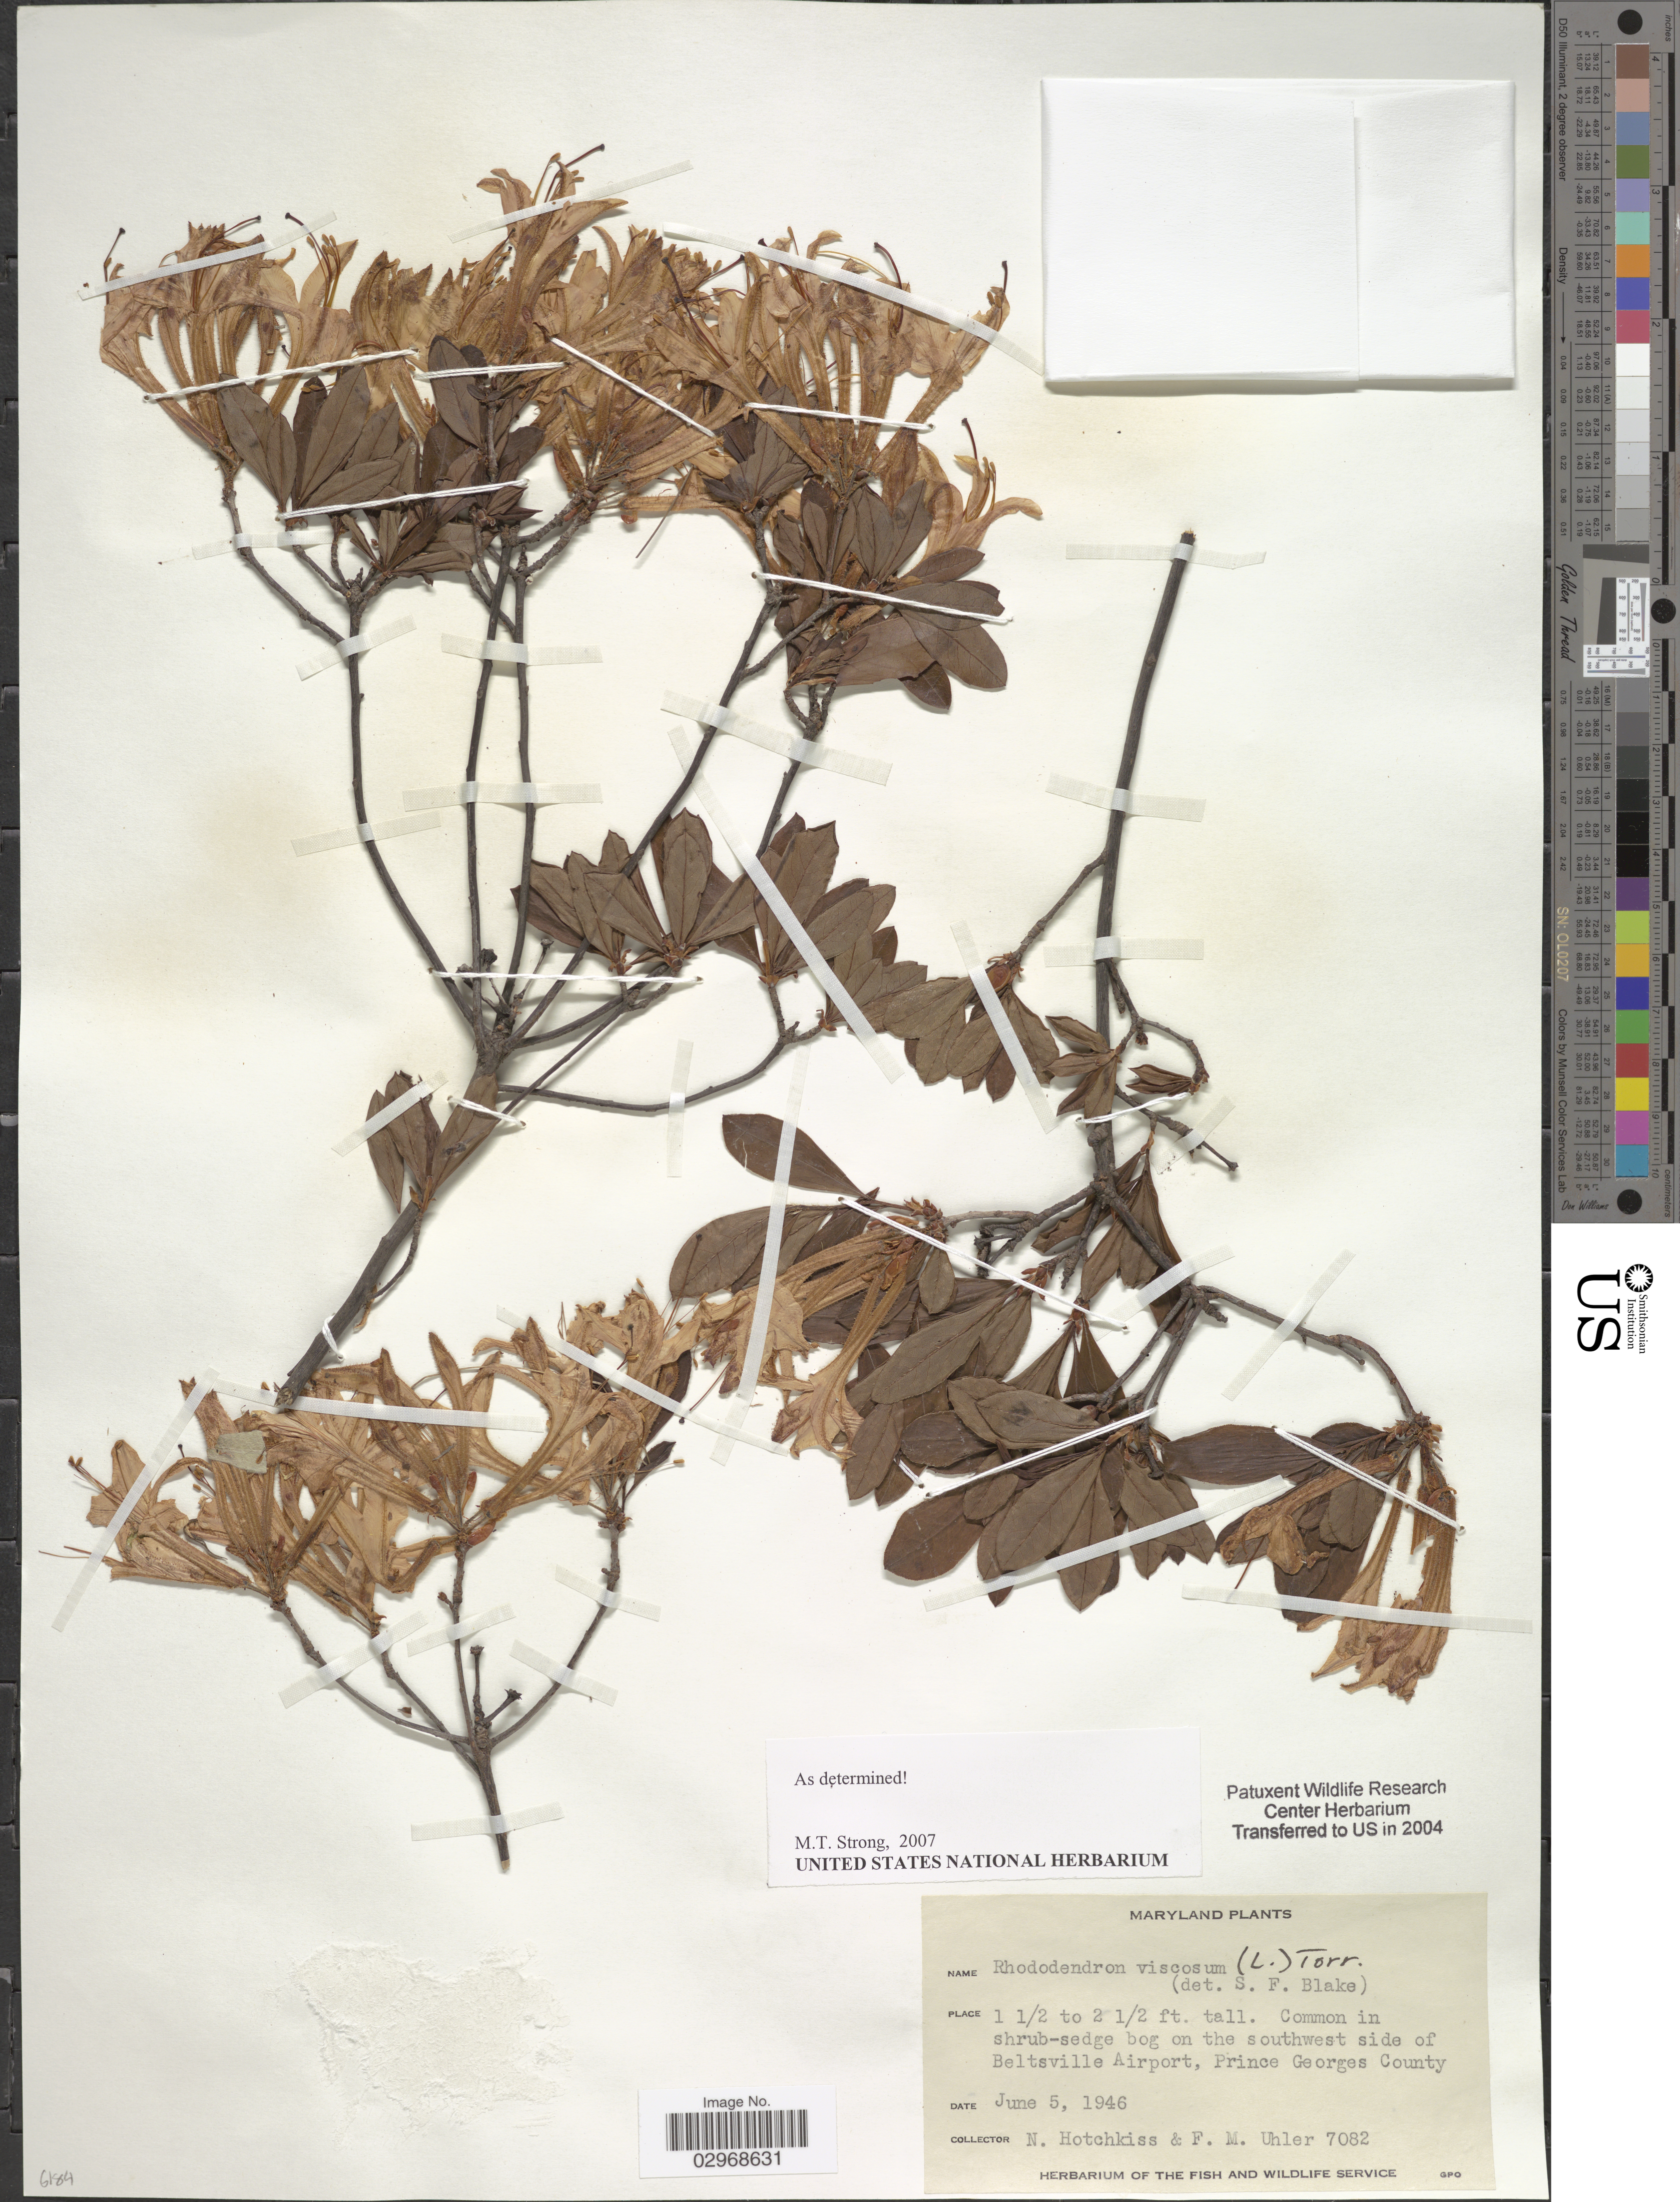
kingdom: Plantae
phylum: Tracheophyta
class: Magnoliopsida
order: Ericales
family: Ericaceae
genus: Rhododendron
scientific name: Rhododendron viscosum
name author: (L.) Torr.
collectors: N. Hotchkiss & F. M. Uhler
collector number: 7082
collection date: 1946-06-05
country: United States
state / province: Maryland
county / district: Prince George's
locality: Common in shrub-sedge bog on the southwest side of Beltsville Airport, Prince Georges County.